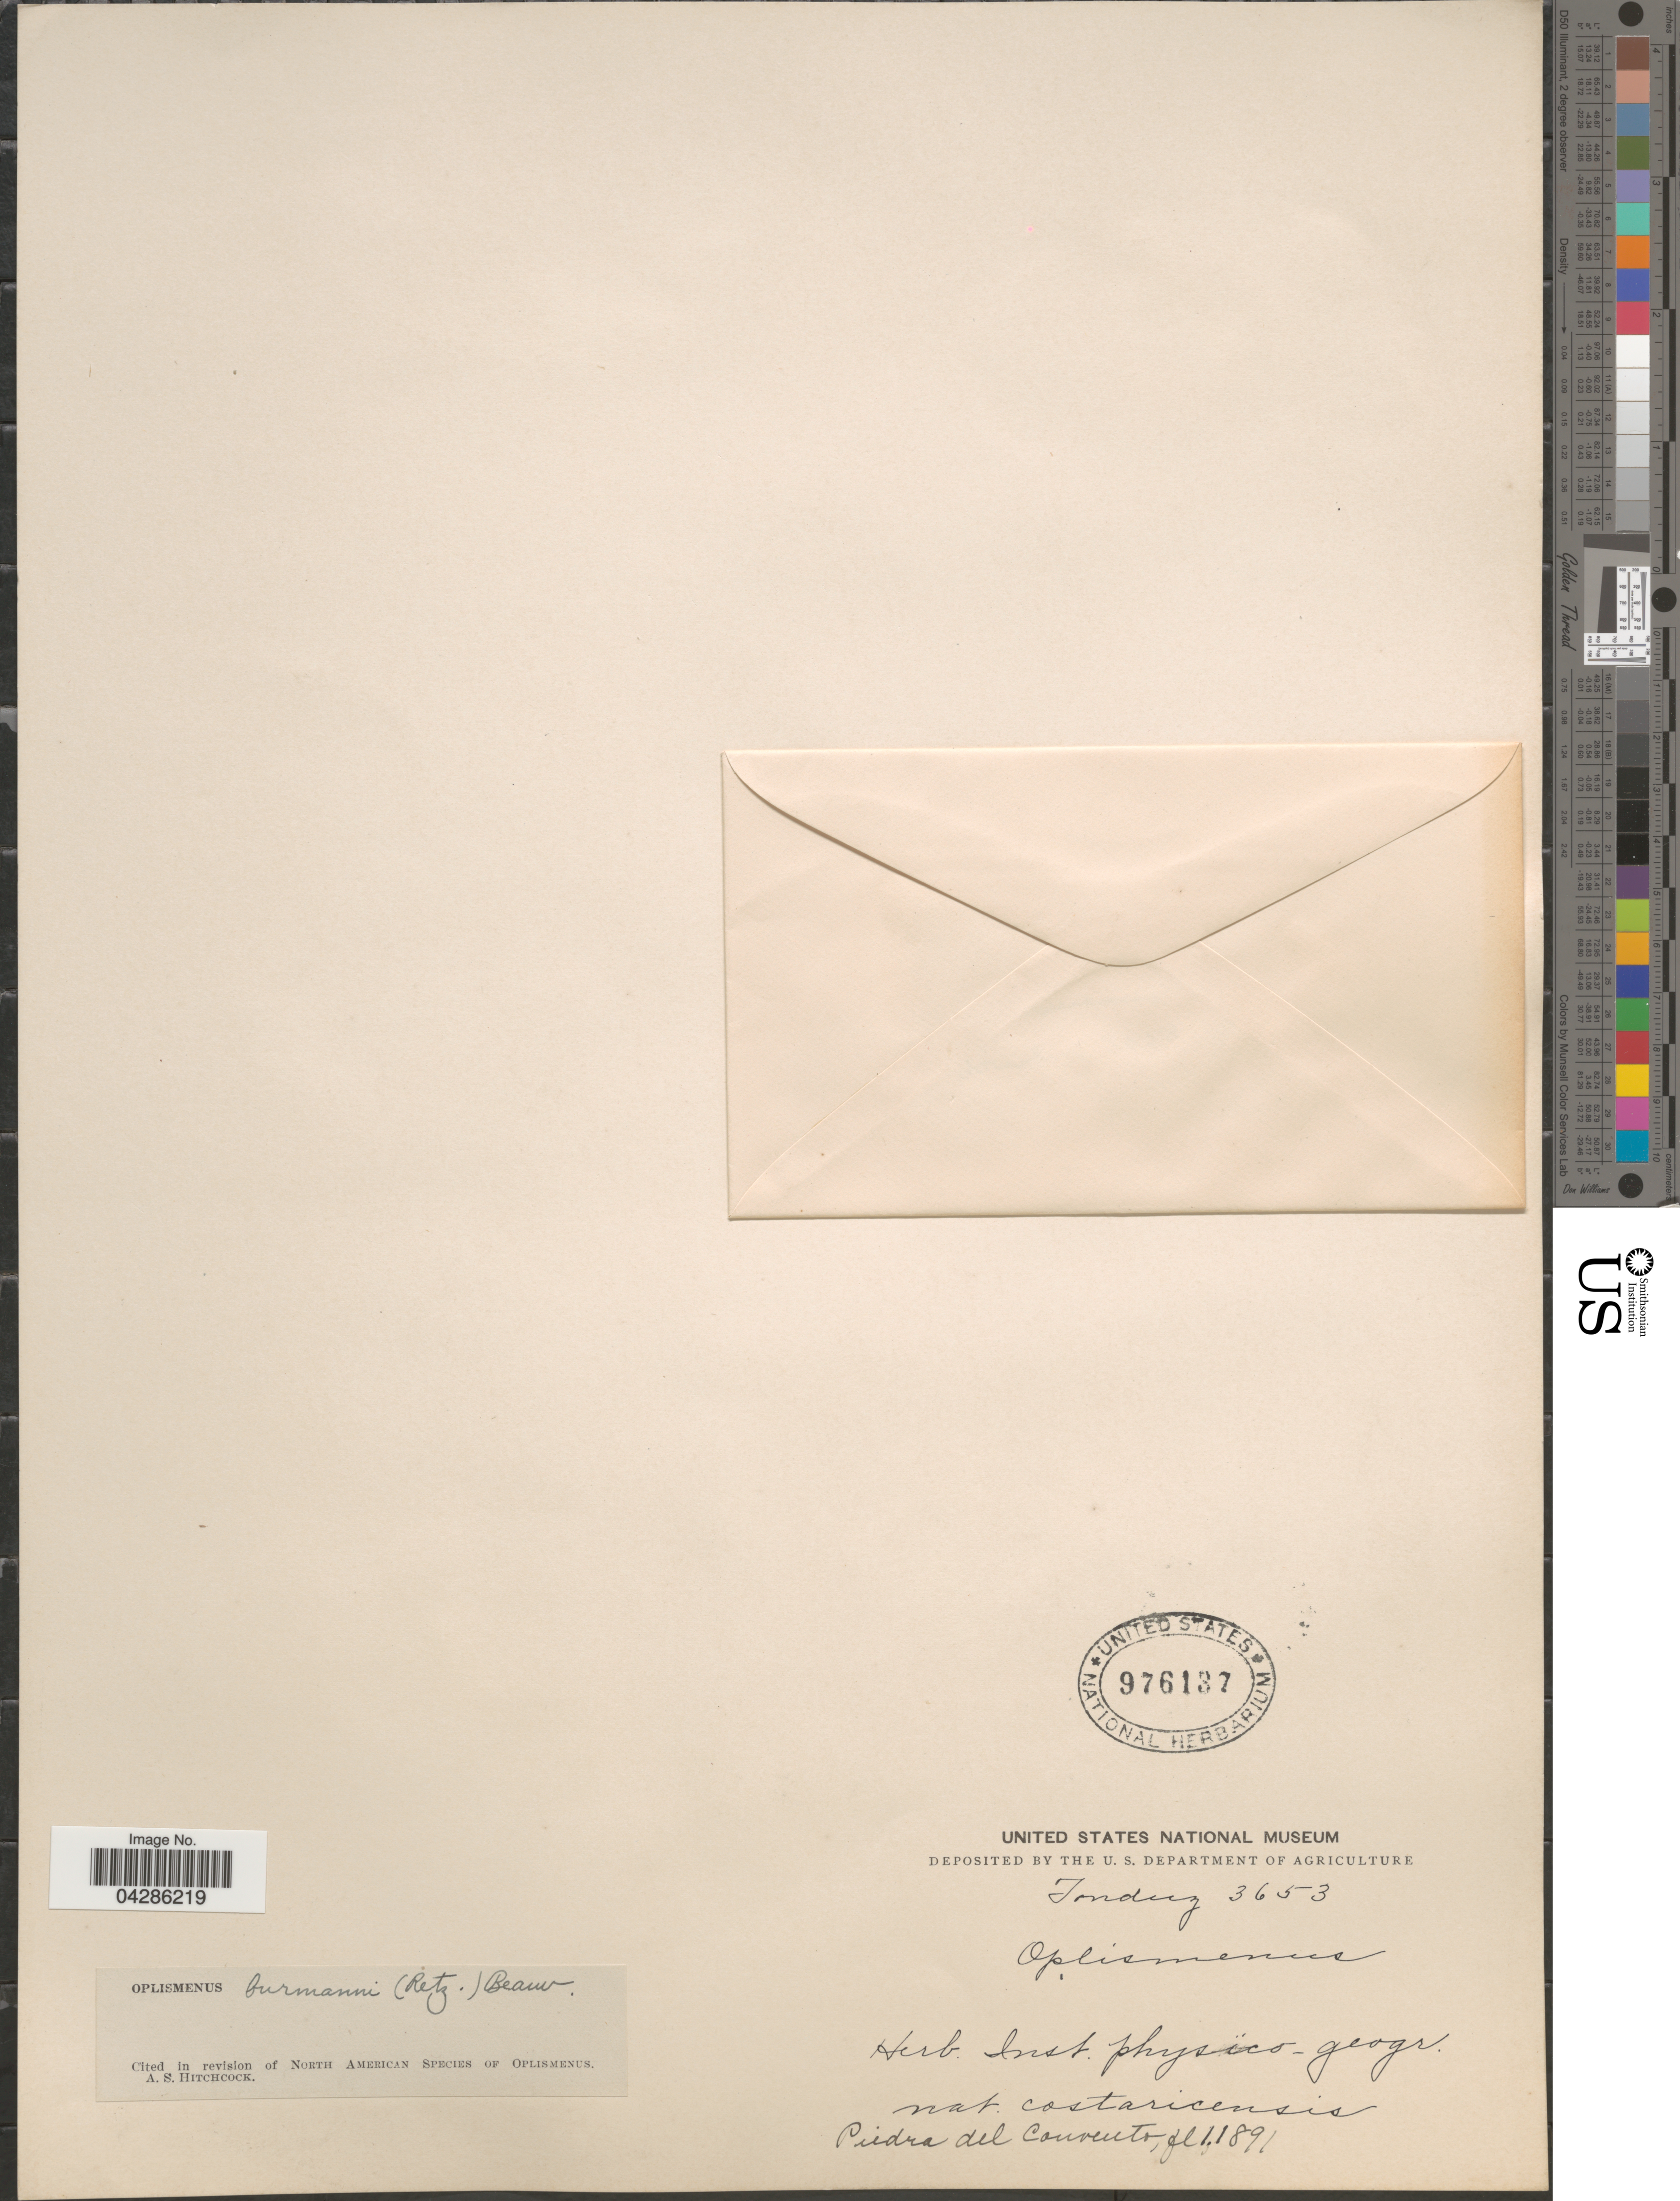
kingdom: Plantae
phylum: Tracheophyta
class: Liliopsida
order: Poales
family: Poaceae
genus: Oplismenus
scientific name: Oplismenus burmannii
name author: (Retz.) P. Beauv.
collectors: Tonduz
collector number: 3653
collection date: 1891-01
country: Costa Rica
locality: Piedra del convento.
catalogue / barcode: US 976137